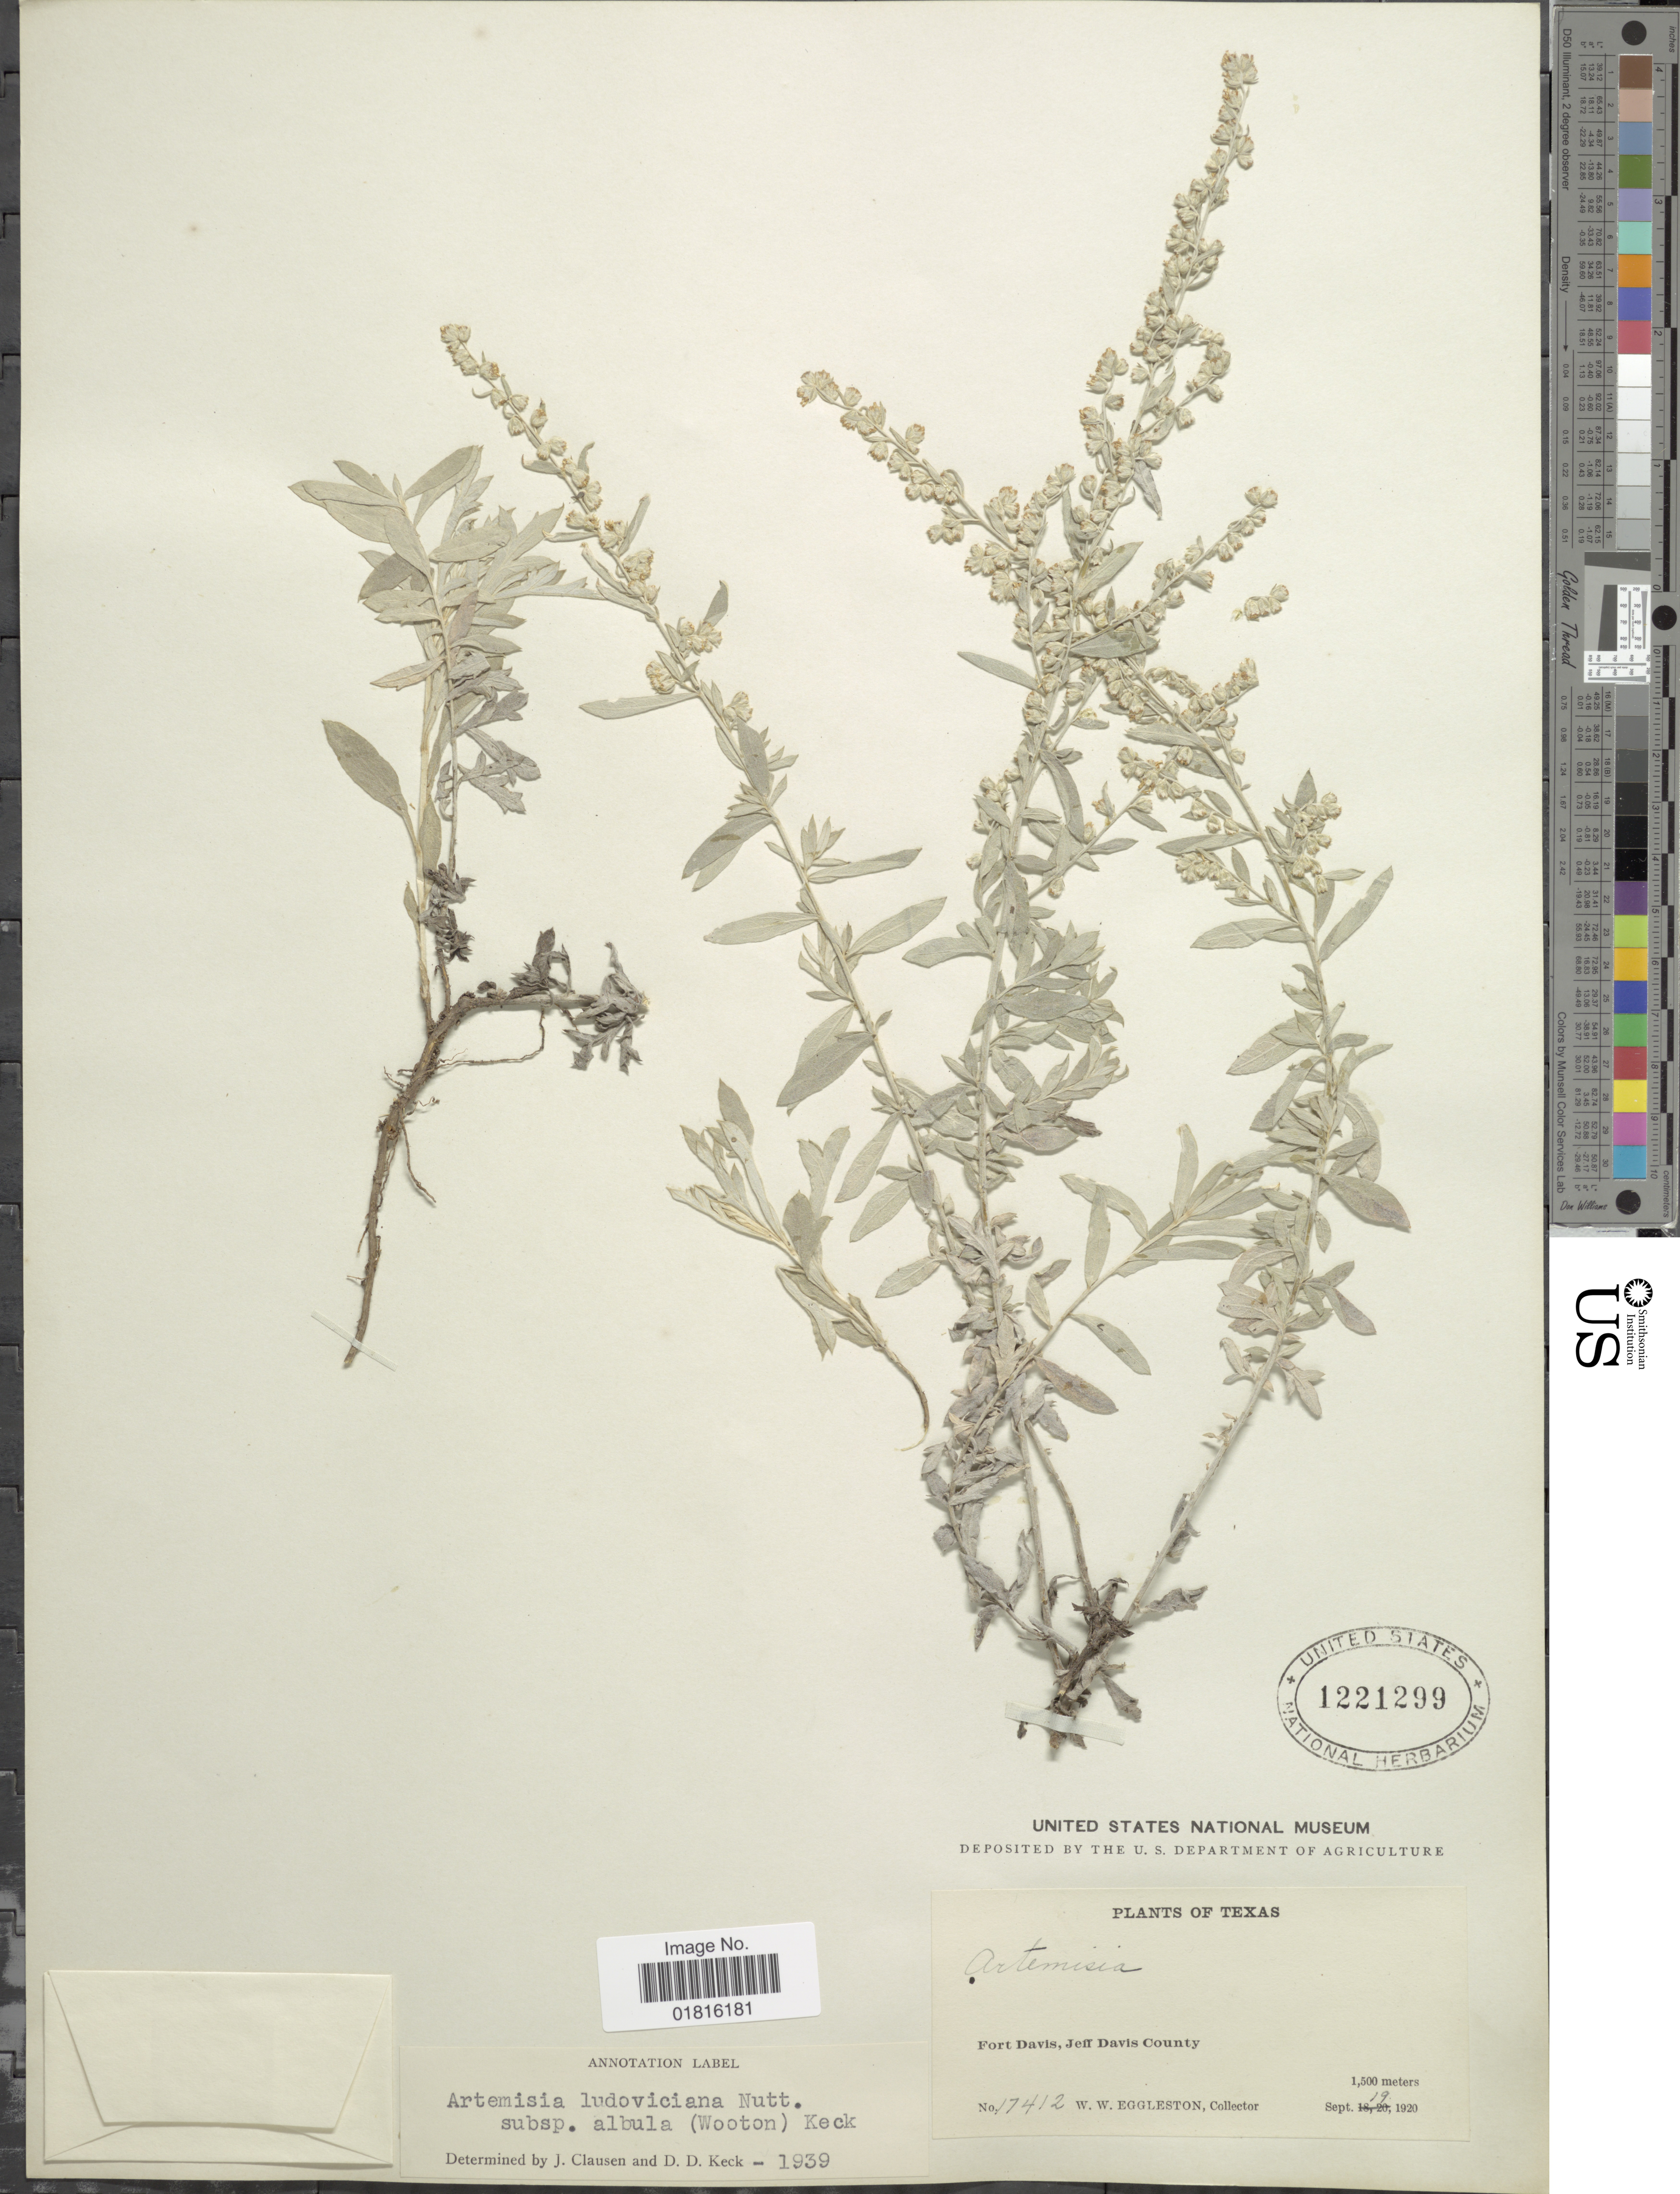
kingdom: Plantae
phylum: Tracheophyta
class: Magnoliopsida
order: Asterales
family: Asteraceae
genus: Artemisia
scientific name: Artemisia ludoviciana subsp. albula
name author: (Wooton) D.D. Keck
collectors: W. W. Eggleston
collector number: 17412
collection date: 1920-09-19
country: United States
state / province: Texas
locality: Fort Davis, Jeff Davis County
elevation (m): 1500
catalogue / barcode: US 1221299